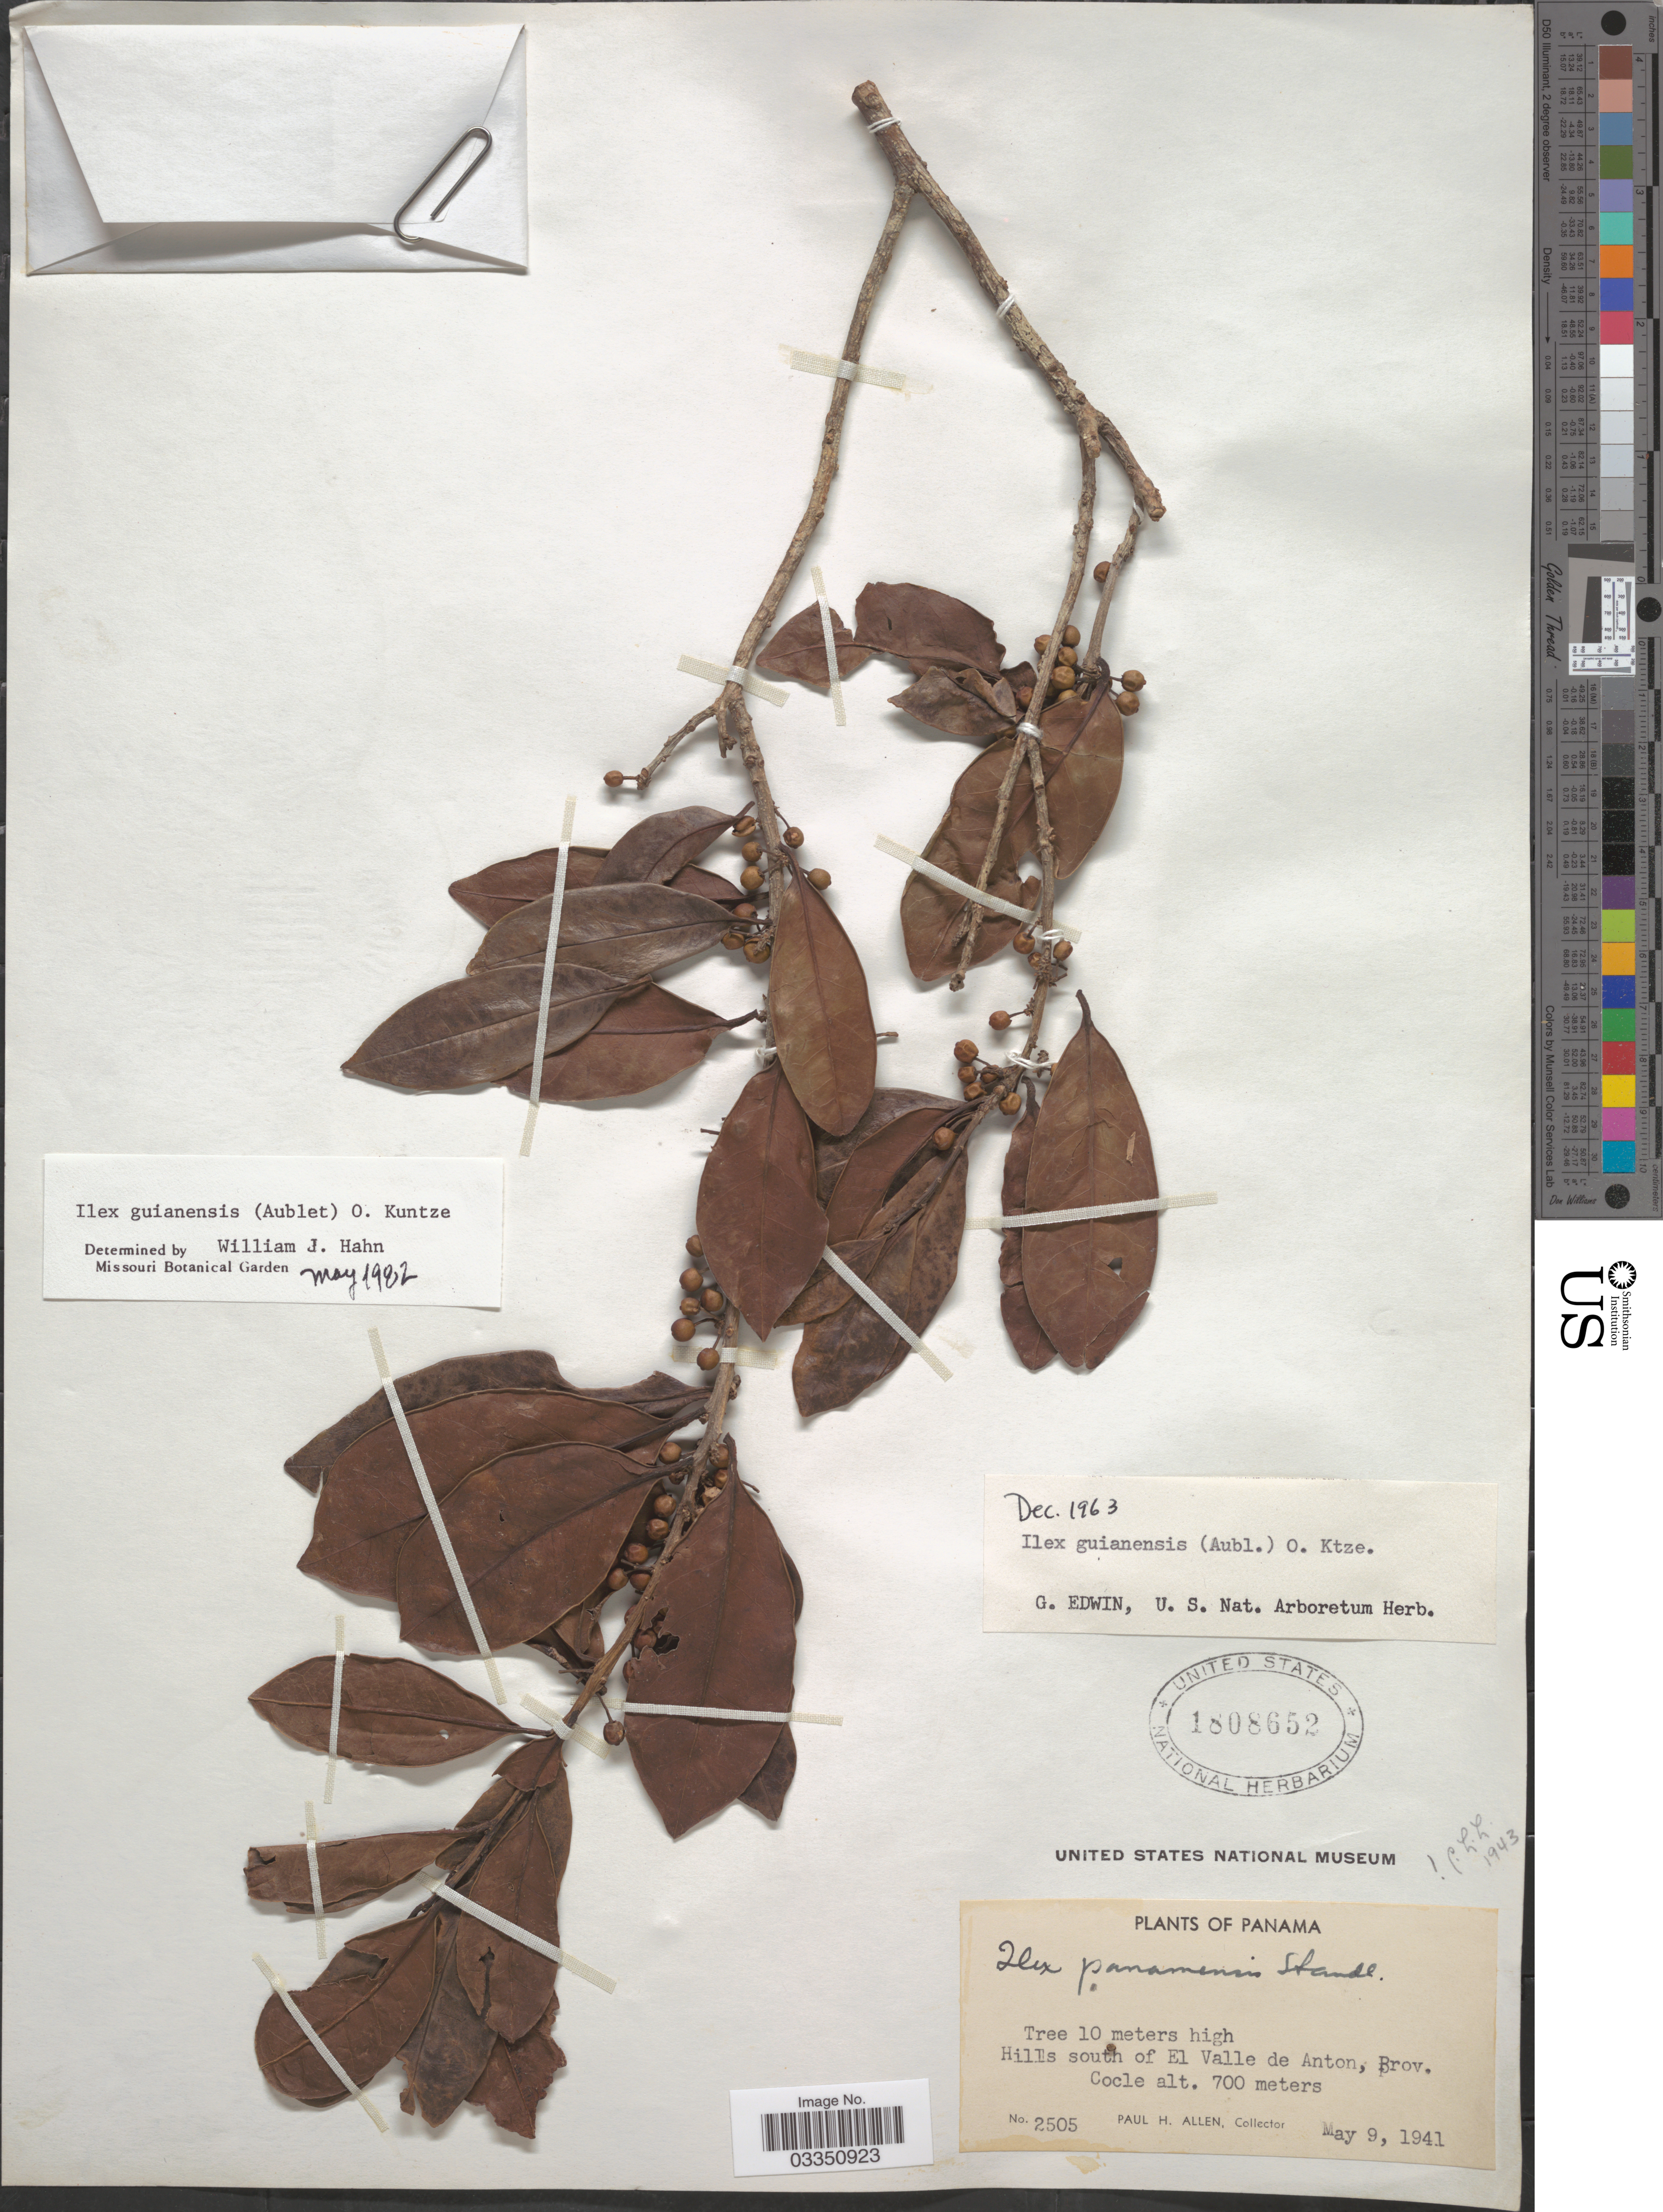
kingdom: Plantae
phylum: Tracheophyta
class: Magnoliopsida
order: Aquifoliales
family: Aquifoliaceae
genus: Ilex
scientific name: Ilex guianensis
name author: (Aubl.) Kuntze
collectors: P. H. Allen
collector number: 2505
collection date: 1941-05-09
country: Panama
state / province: Coclé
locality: Hills south of El Valle de Anton.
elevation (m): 700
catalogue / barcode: US 1808652